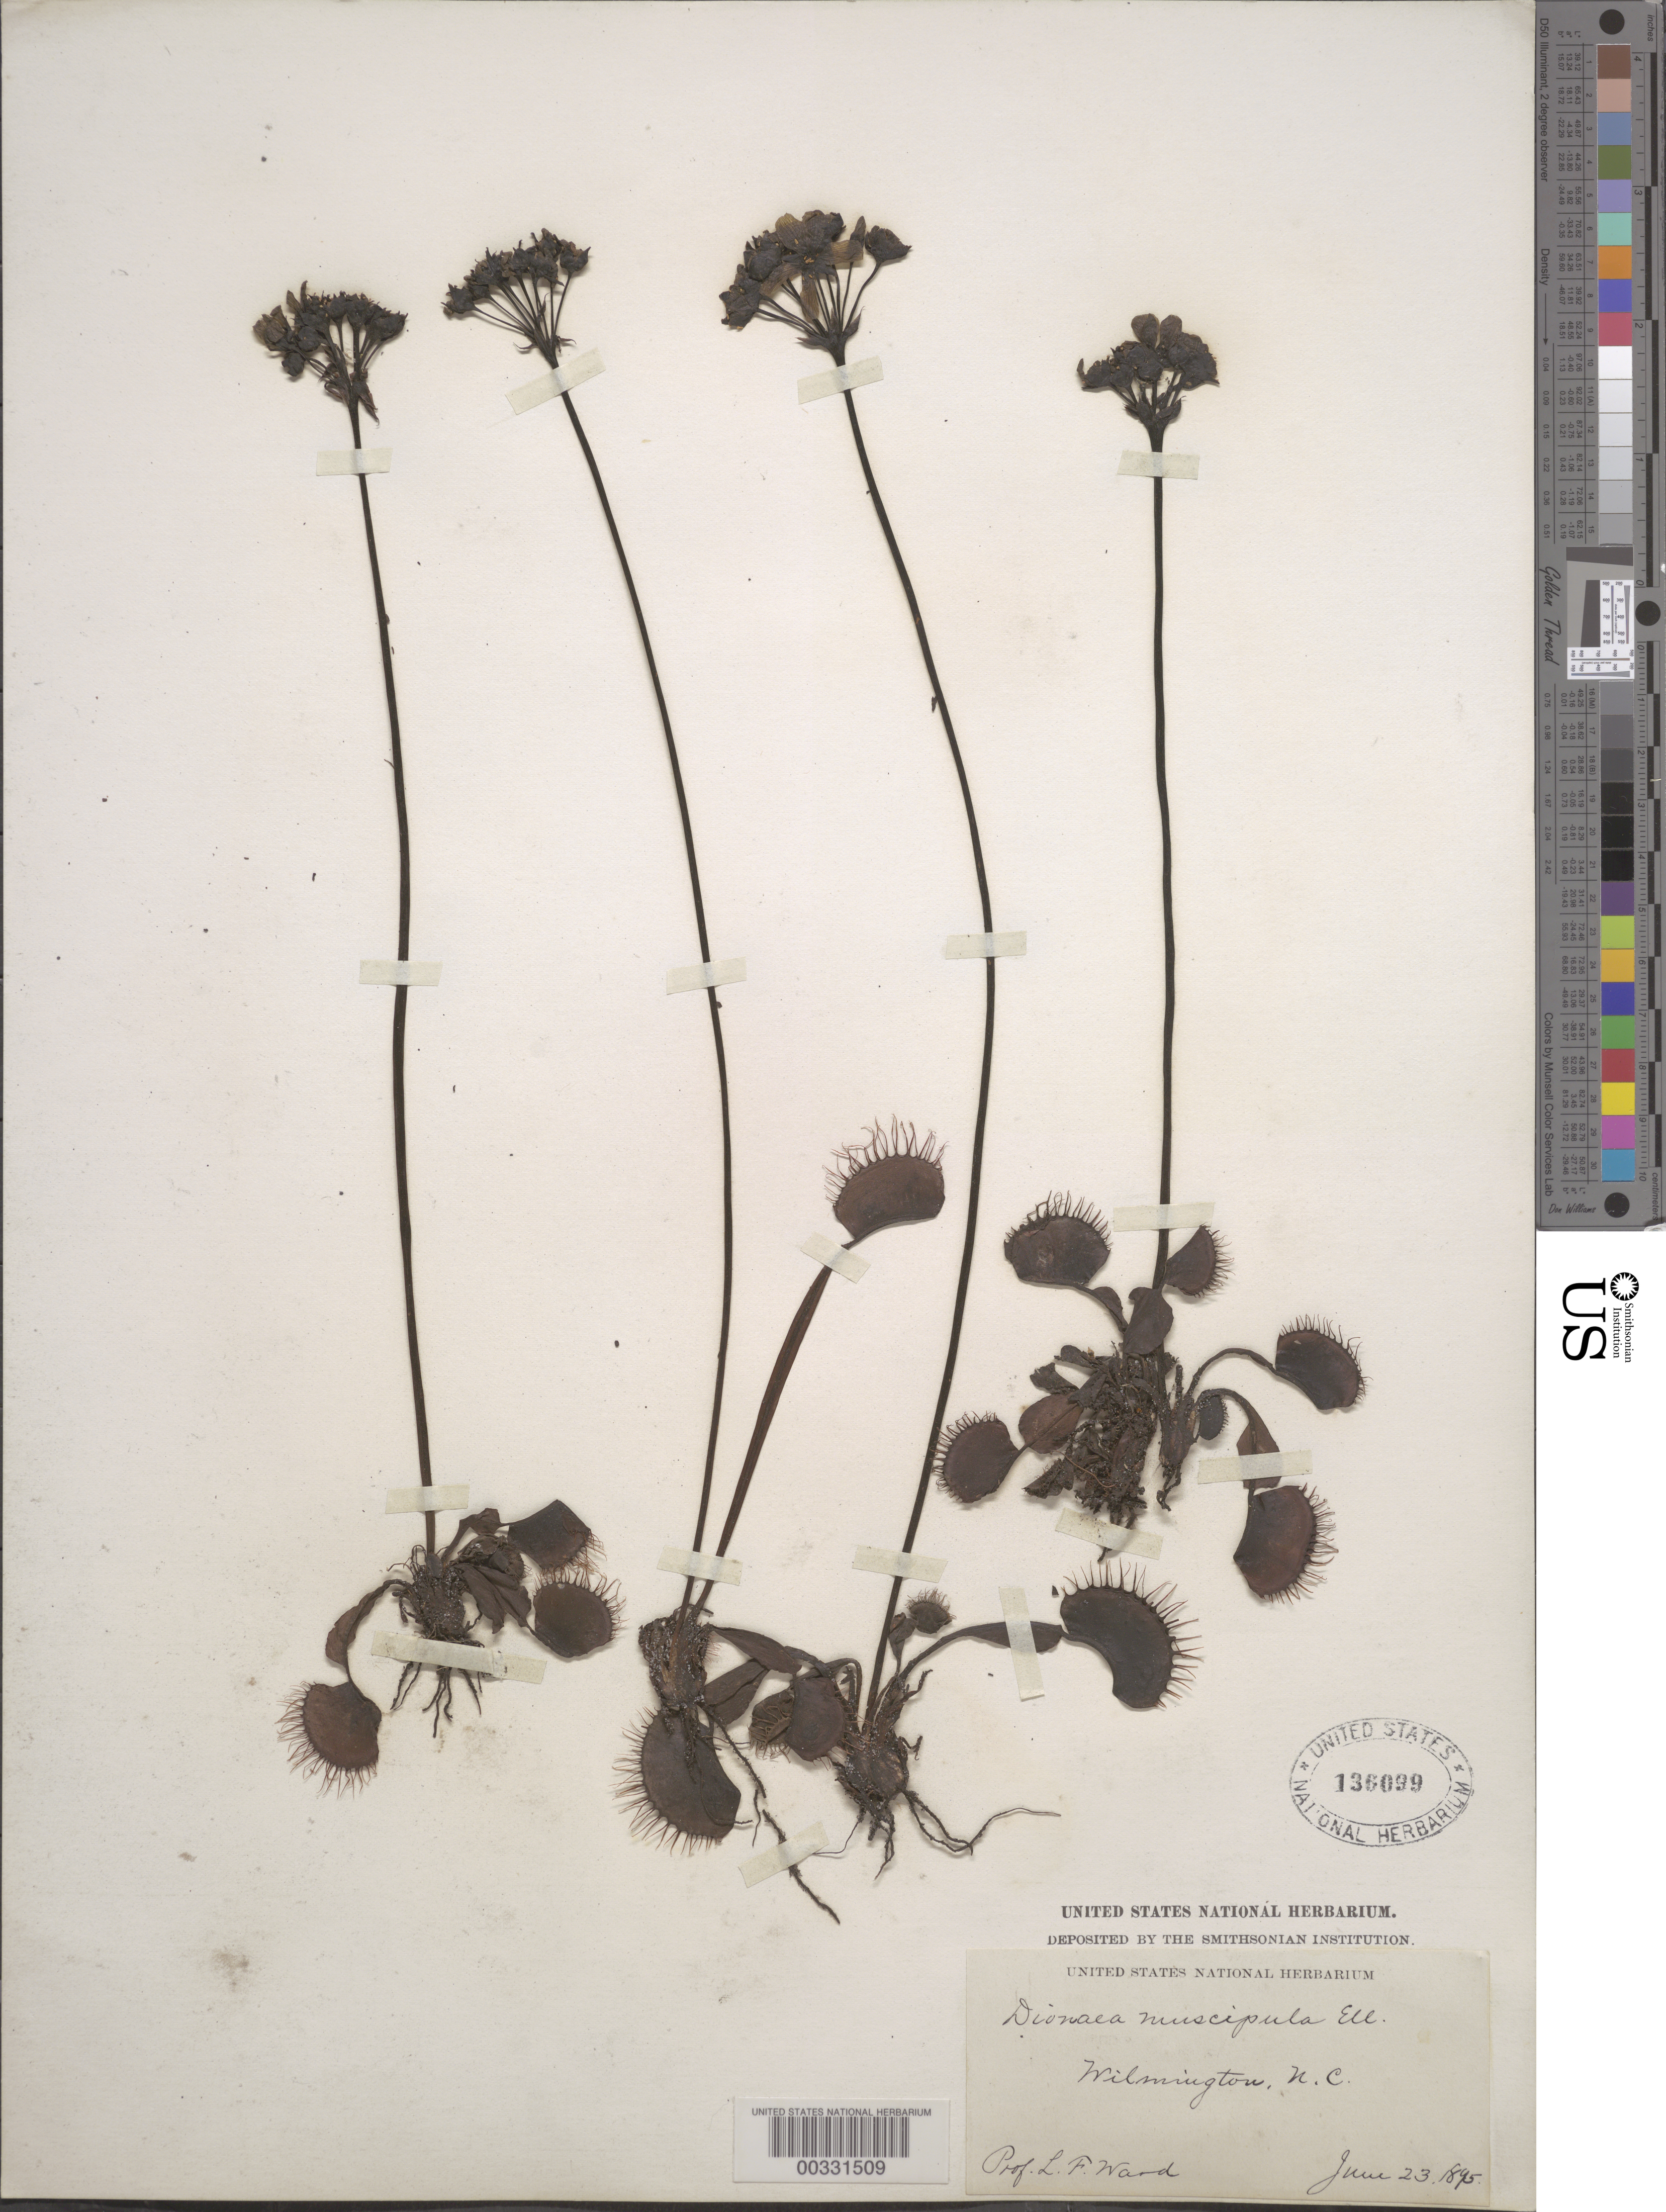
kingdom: Plantae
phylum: Tracheophyta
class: Magnoliopsida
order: Caryophyllales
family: Droseraceae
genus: Dionaea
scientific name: Dionaea muscipula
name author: J. Ellis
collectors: L. F. Ward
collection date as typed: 23 Jun 1895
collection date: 1895-06-23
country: United States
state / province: North Carolina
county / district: New Hanover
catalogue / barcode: US 136099